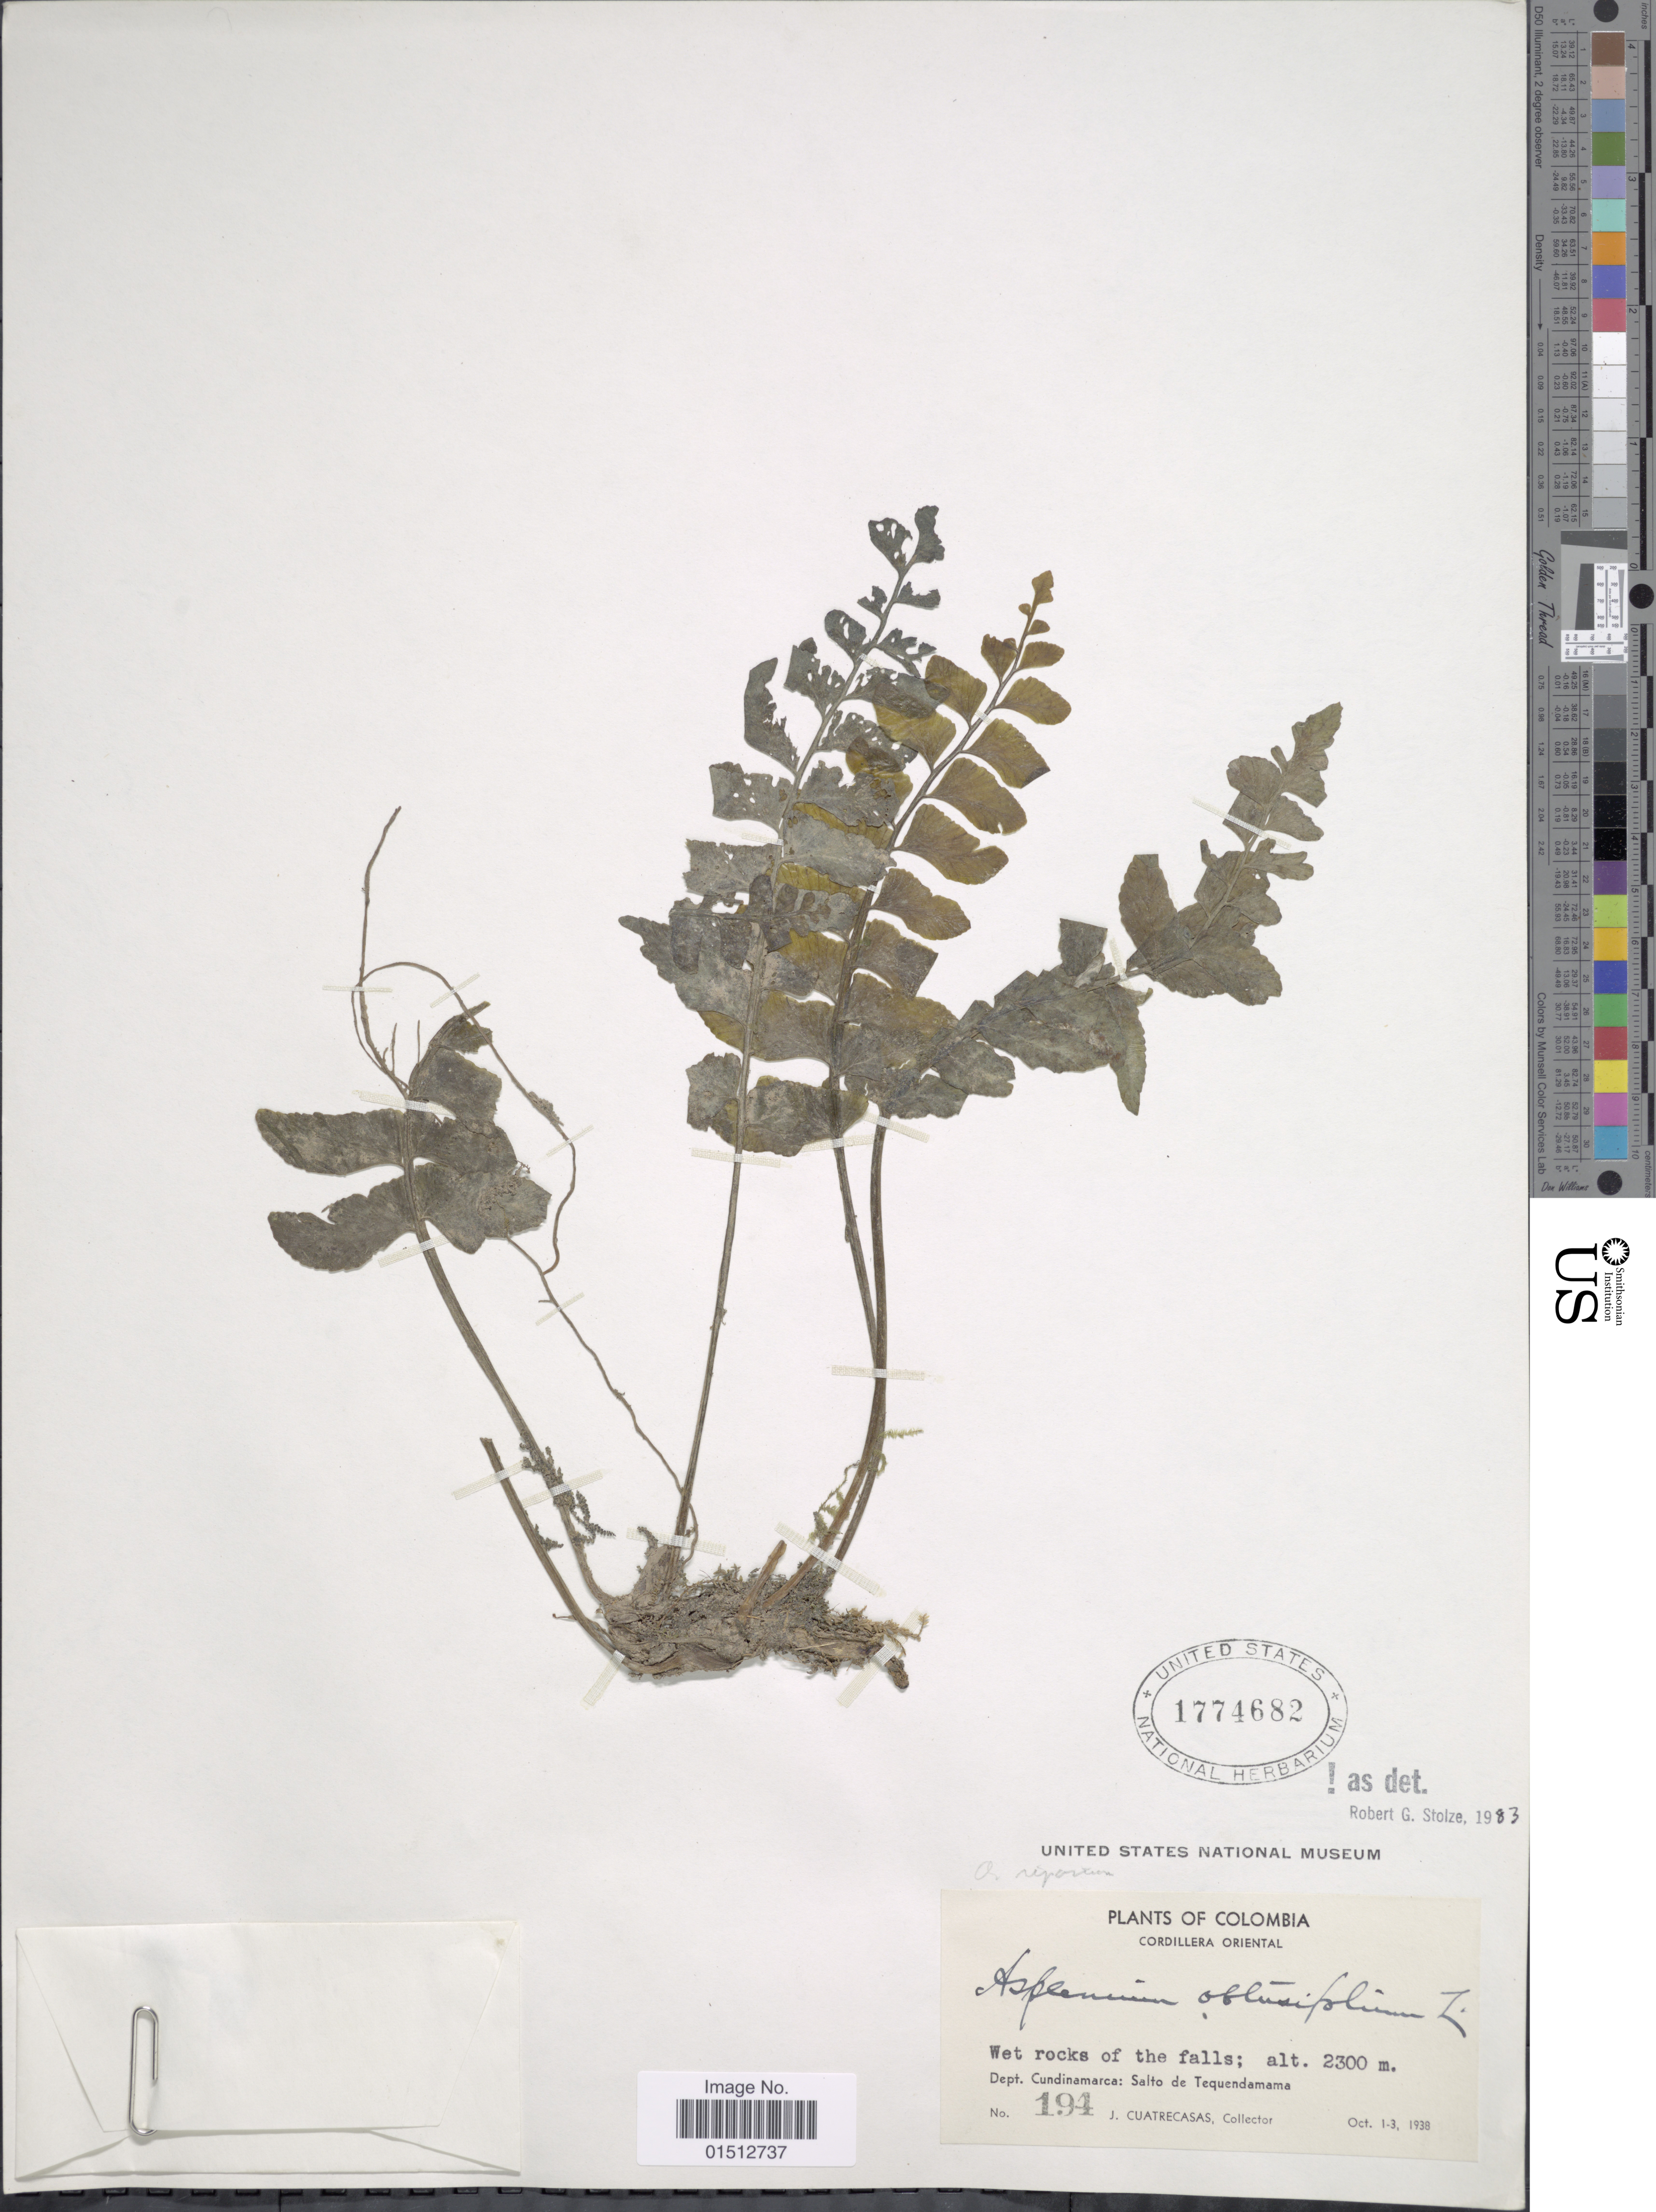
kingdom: Plantae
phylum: Tracheophyta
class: Polypodiopsida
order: Polypodiales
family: Aspleniaceae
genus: Asplenium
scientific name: Asplenium riparium Brack., nom. illeg.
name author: Brack. in Wilkes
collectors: J. Cuatrecasas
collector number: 194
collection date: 1938-10-01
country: Colombia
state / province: Cundinamarca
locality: Colombia, Cordillera Oriental Dept, Cundinamarca: Salto de Tequendamama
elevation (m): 2300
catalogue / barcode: US 1774682